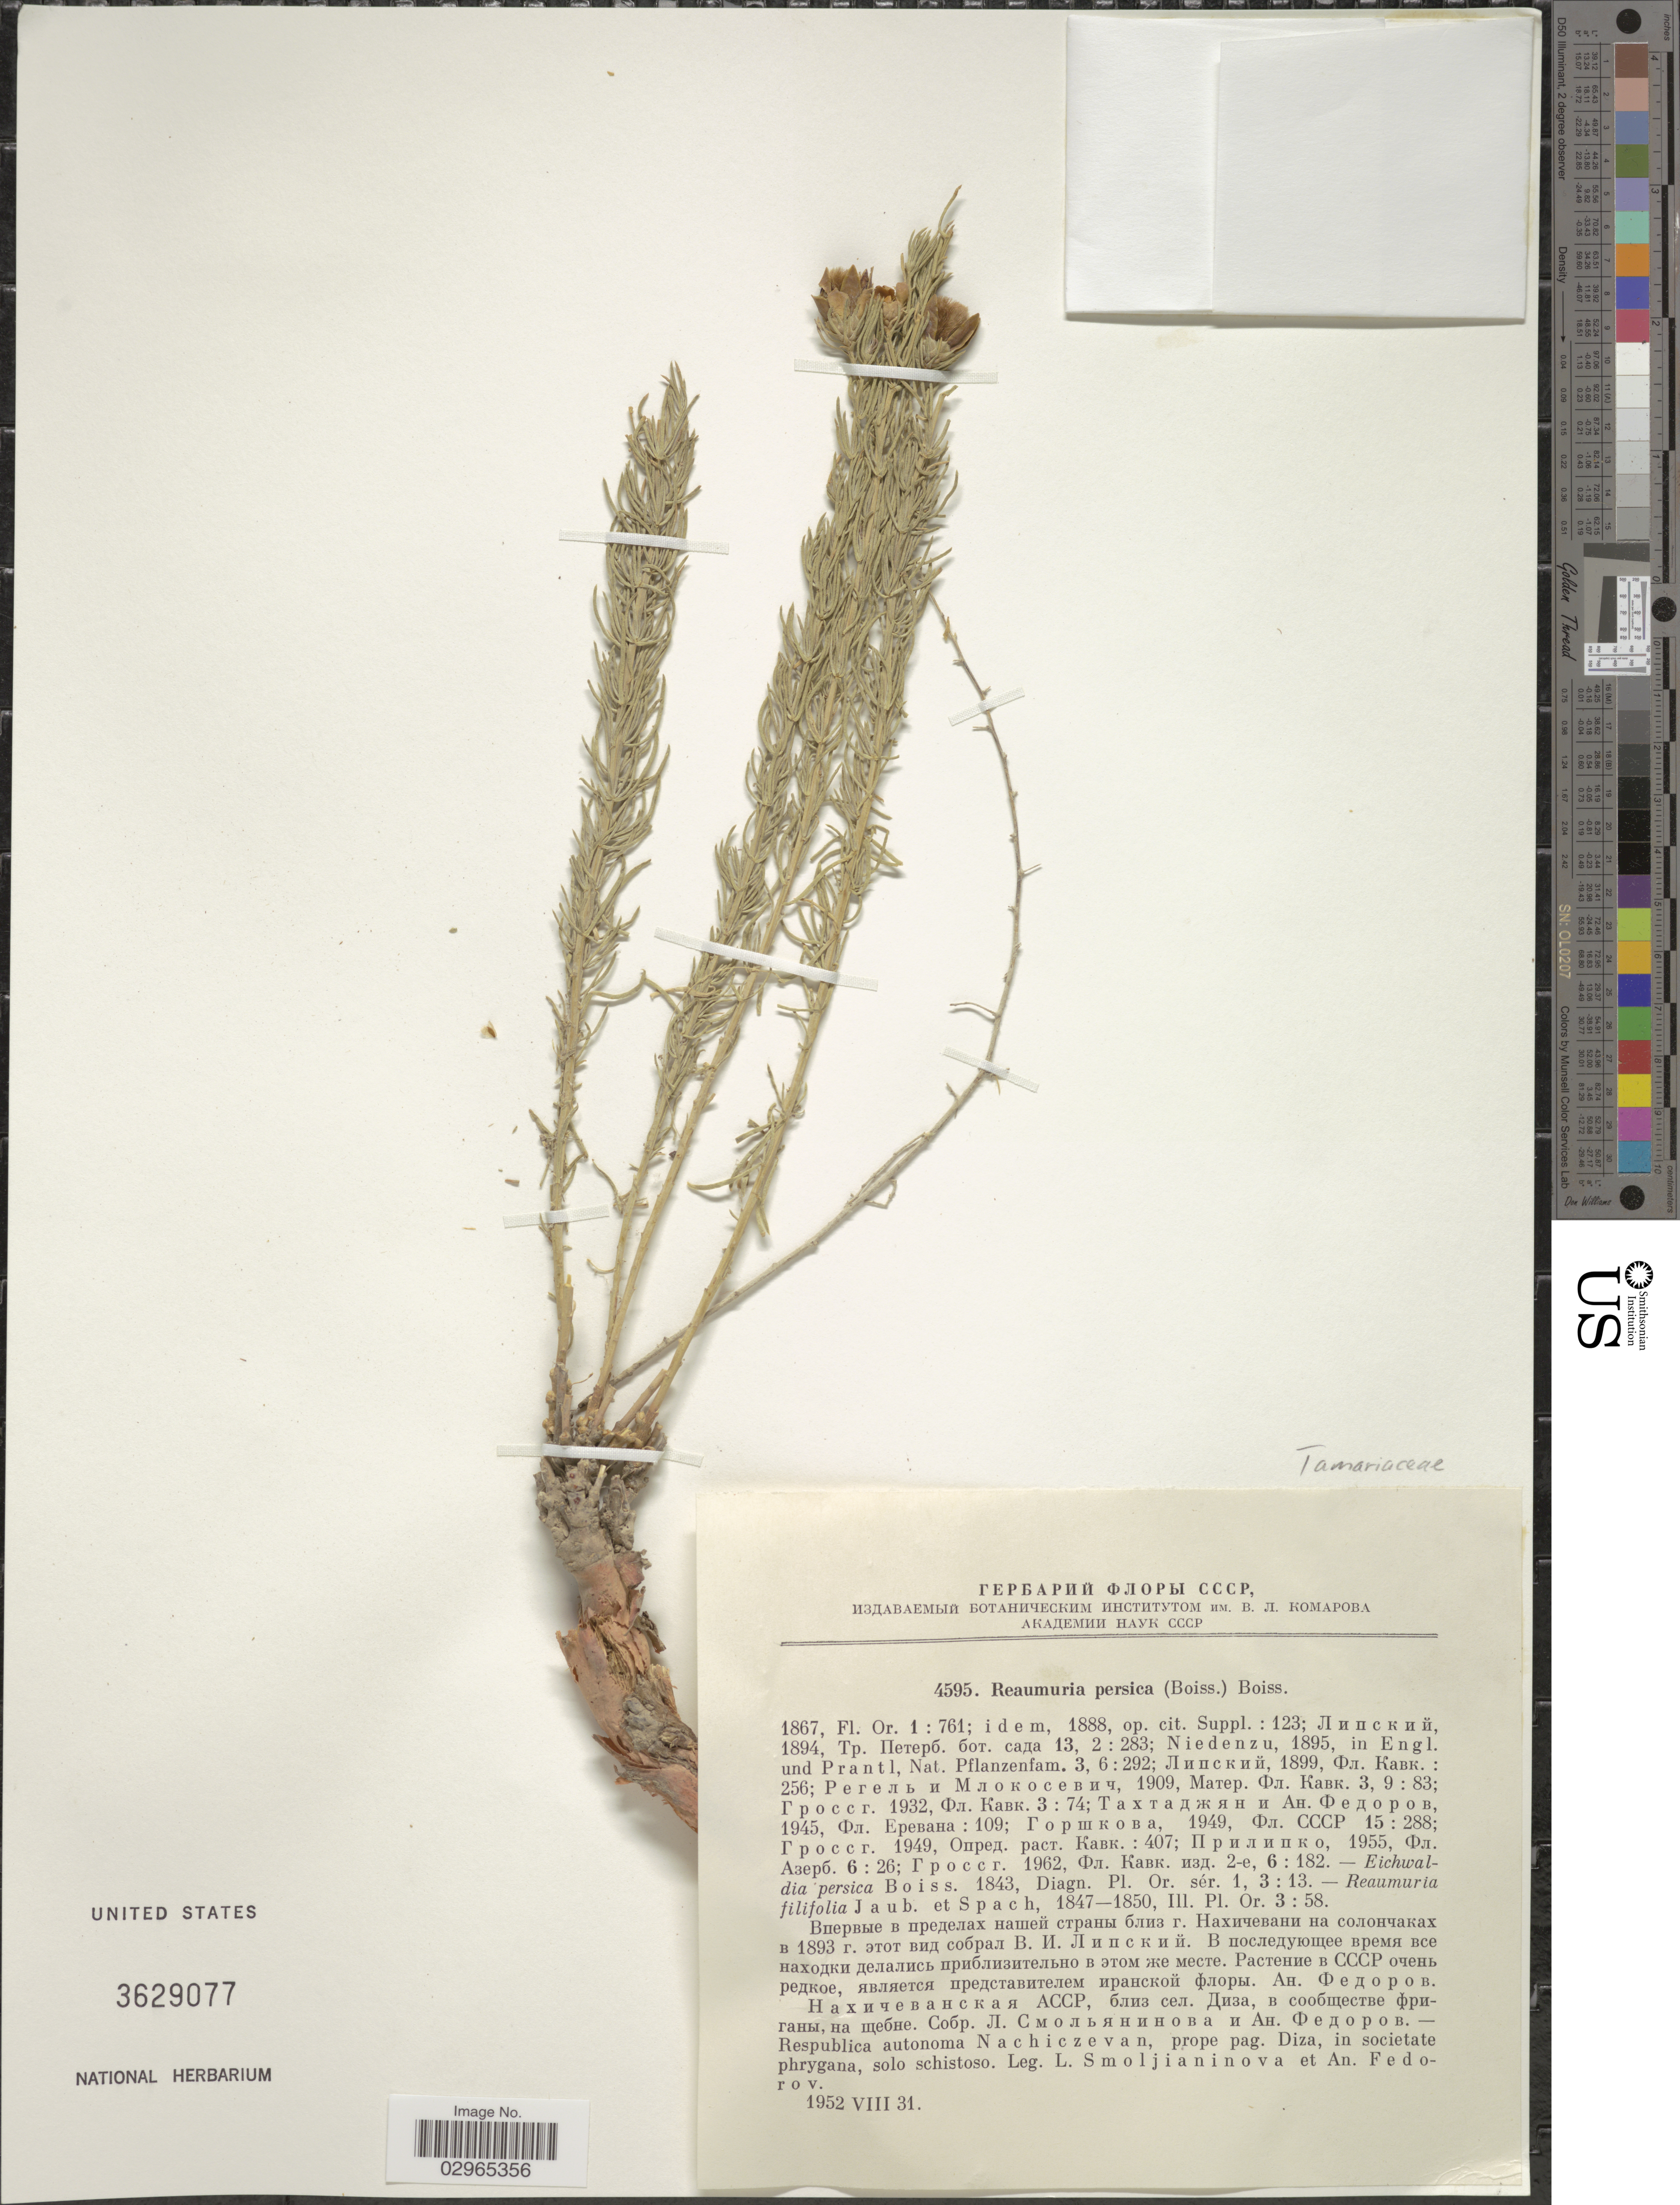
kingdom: Plantae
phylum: Tracheophyta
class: Magnoliopsida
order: Caryophyllales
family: Tamaricaceae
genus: Reaumuria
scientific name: Reaumuria persica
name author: (Boiss.) Boiss.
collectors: L. Smoljianinova & A. Fedorov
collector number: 4595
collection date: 1952-08-31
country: Azerbaijan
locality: Respublica autonoma Nachiczevan, prope pag. Diza, in societate phrygana, solo schistoso.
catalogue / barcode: US 3629077